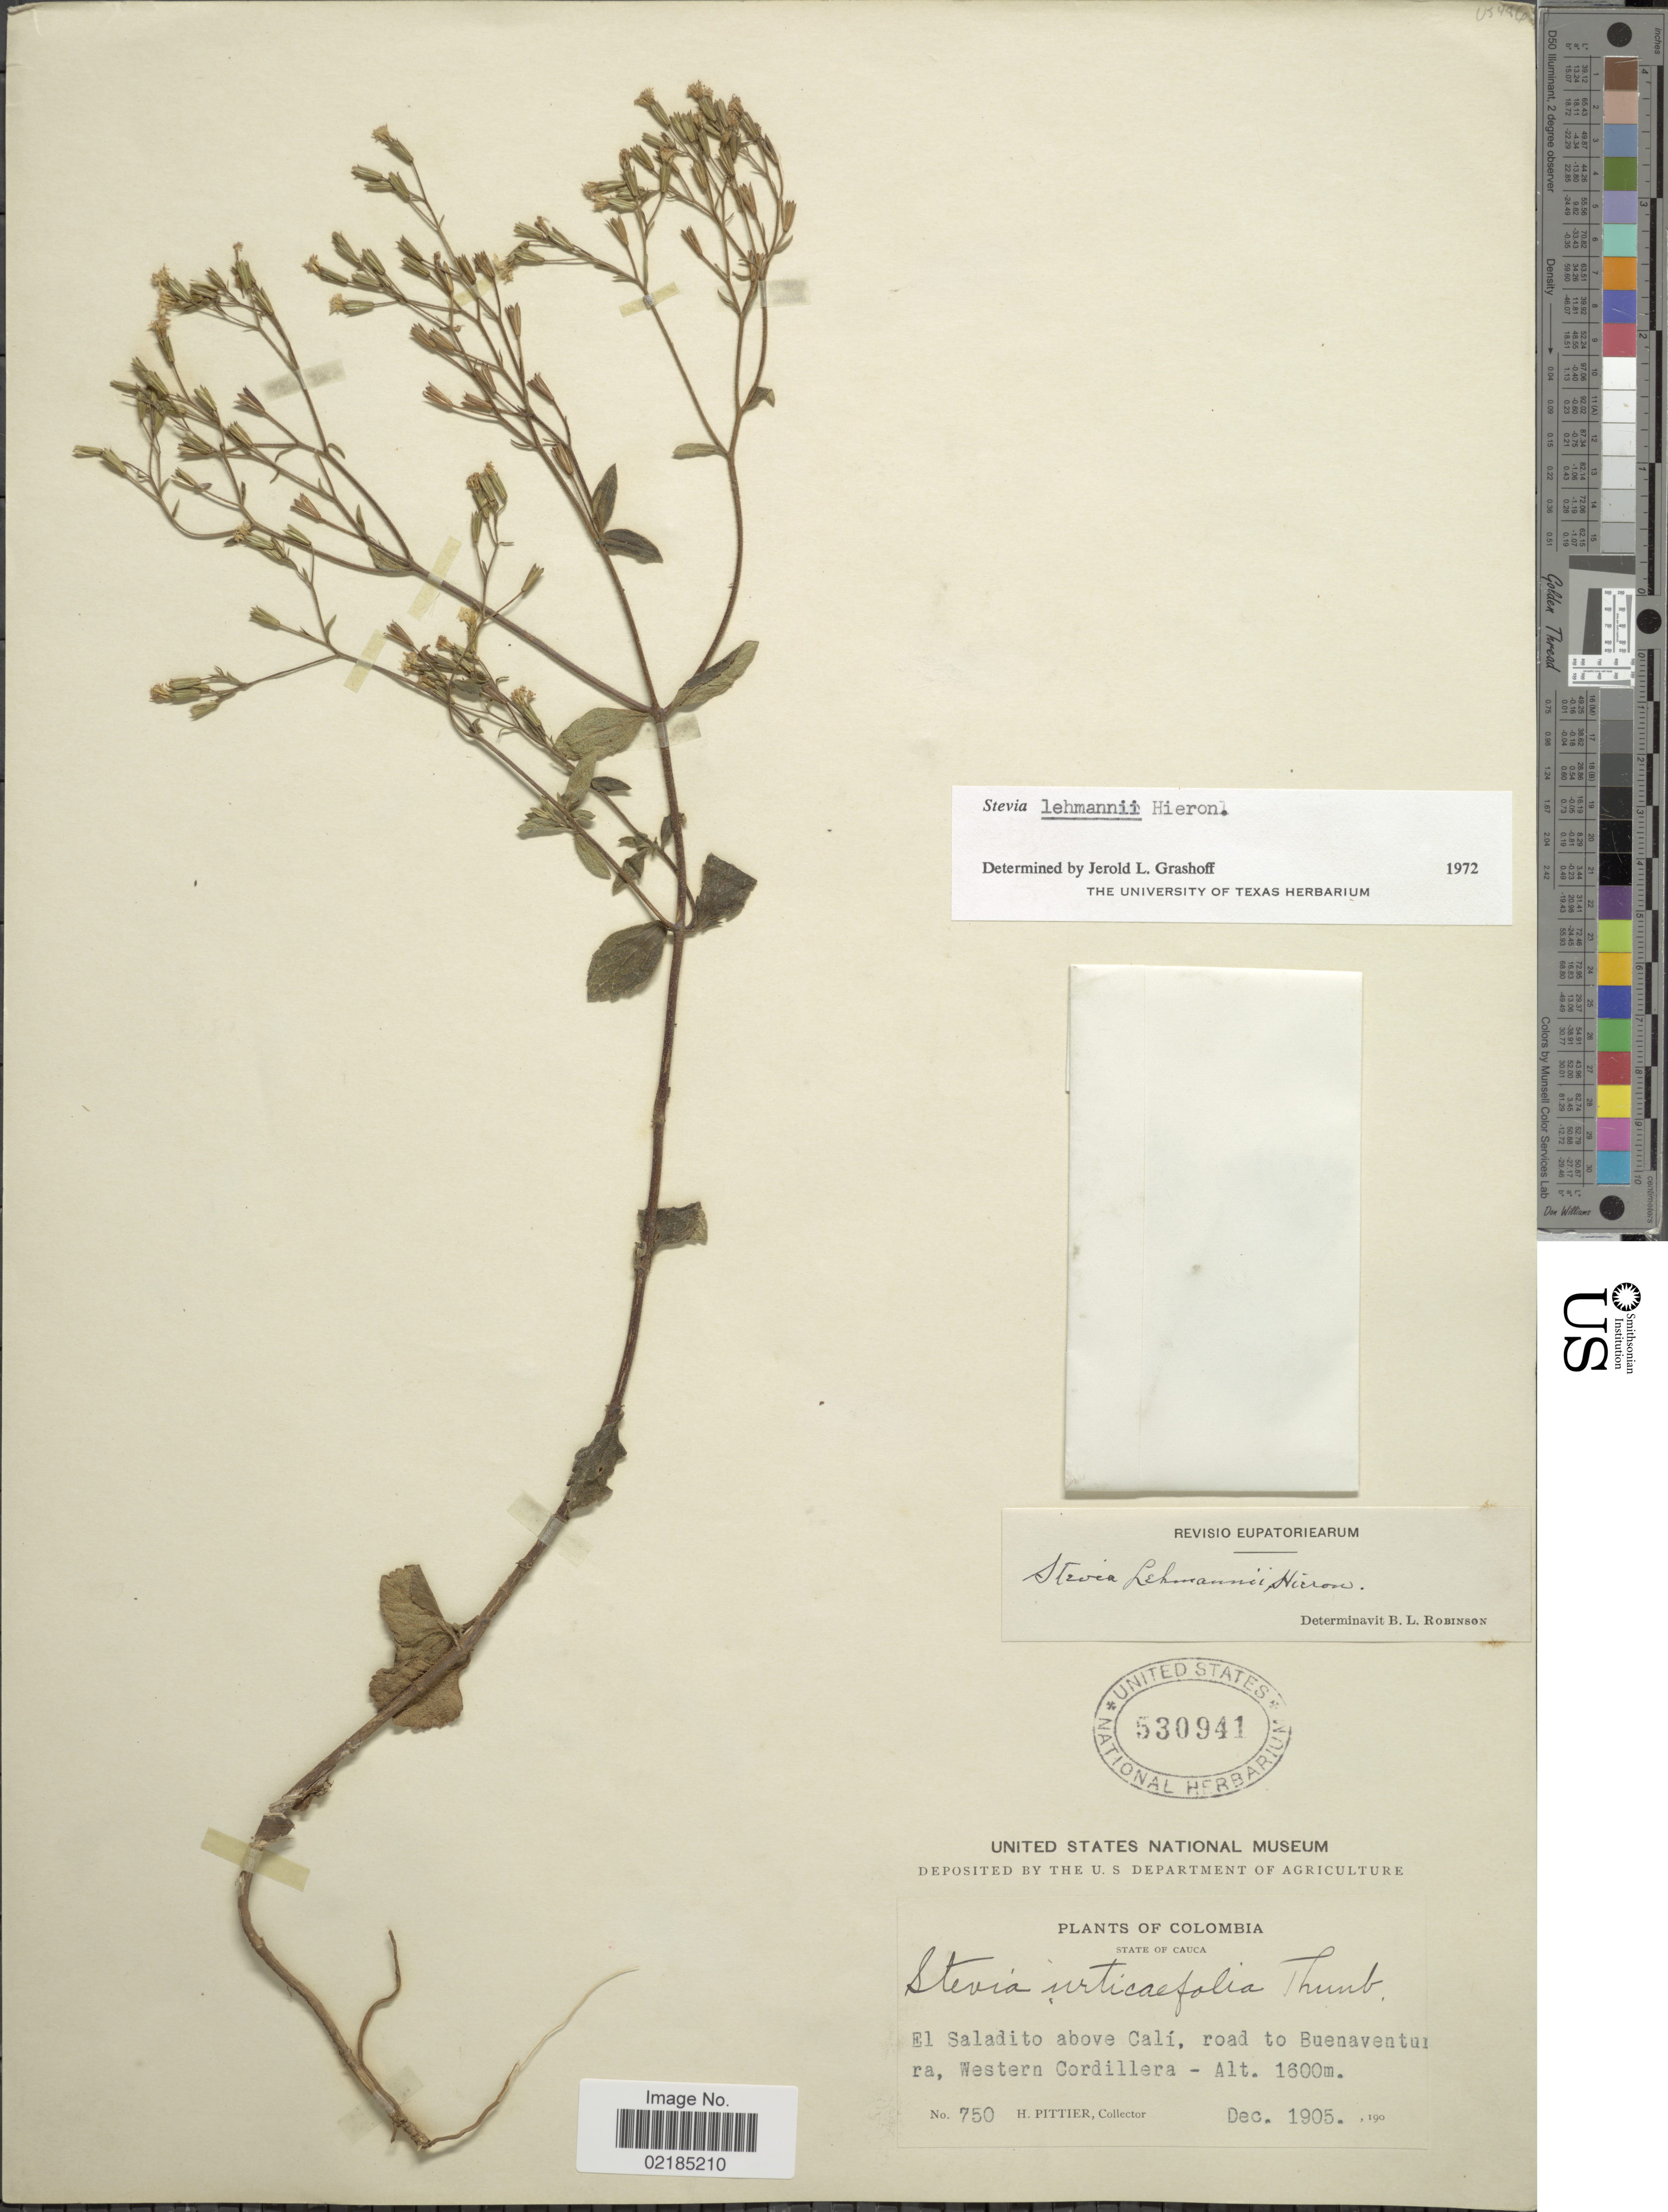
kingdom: Plantae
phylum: Tracheophyta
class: Magnoliopsida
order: Asterales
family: Asteraceae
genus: Stevia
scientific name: Stevia lehmannii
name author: Hieron.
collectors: H. F. Pittier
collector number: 750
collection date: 1905-12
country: Colombia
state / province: Cauca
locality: State of Cauca. El Saladito above Calí, road to Buenaventura, Western Cordillera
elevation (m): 1600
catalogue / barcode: US 530941